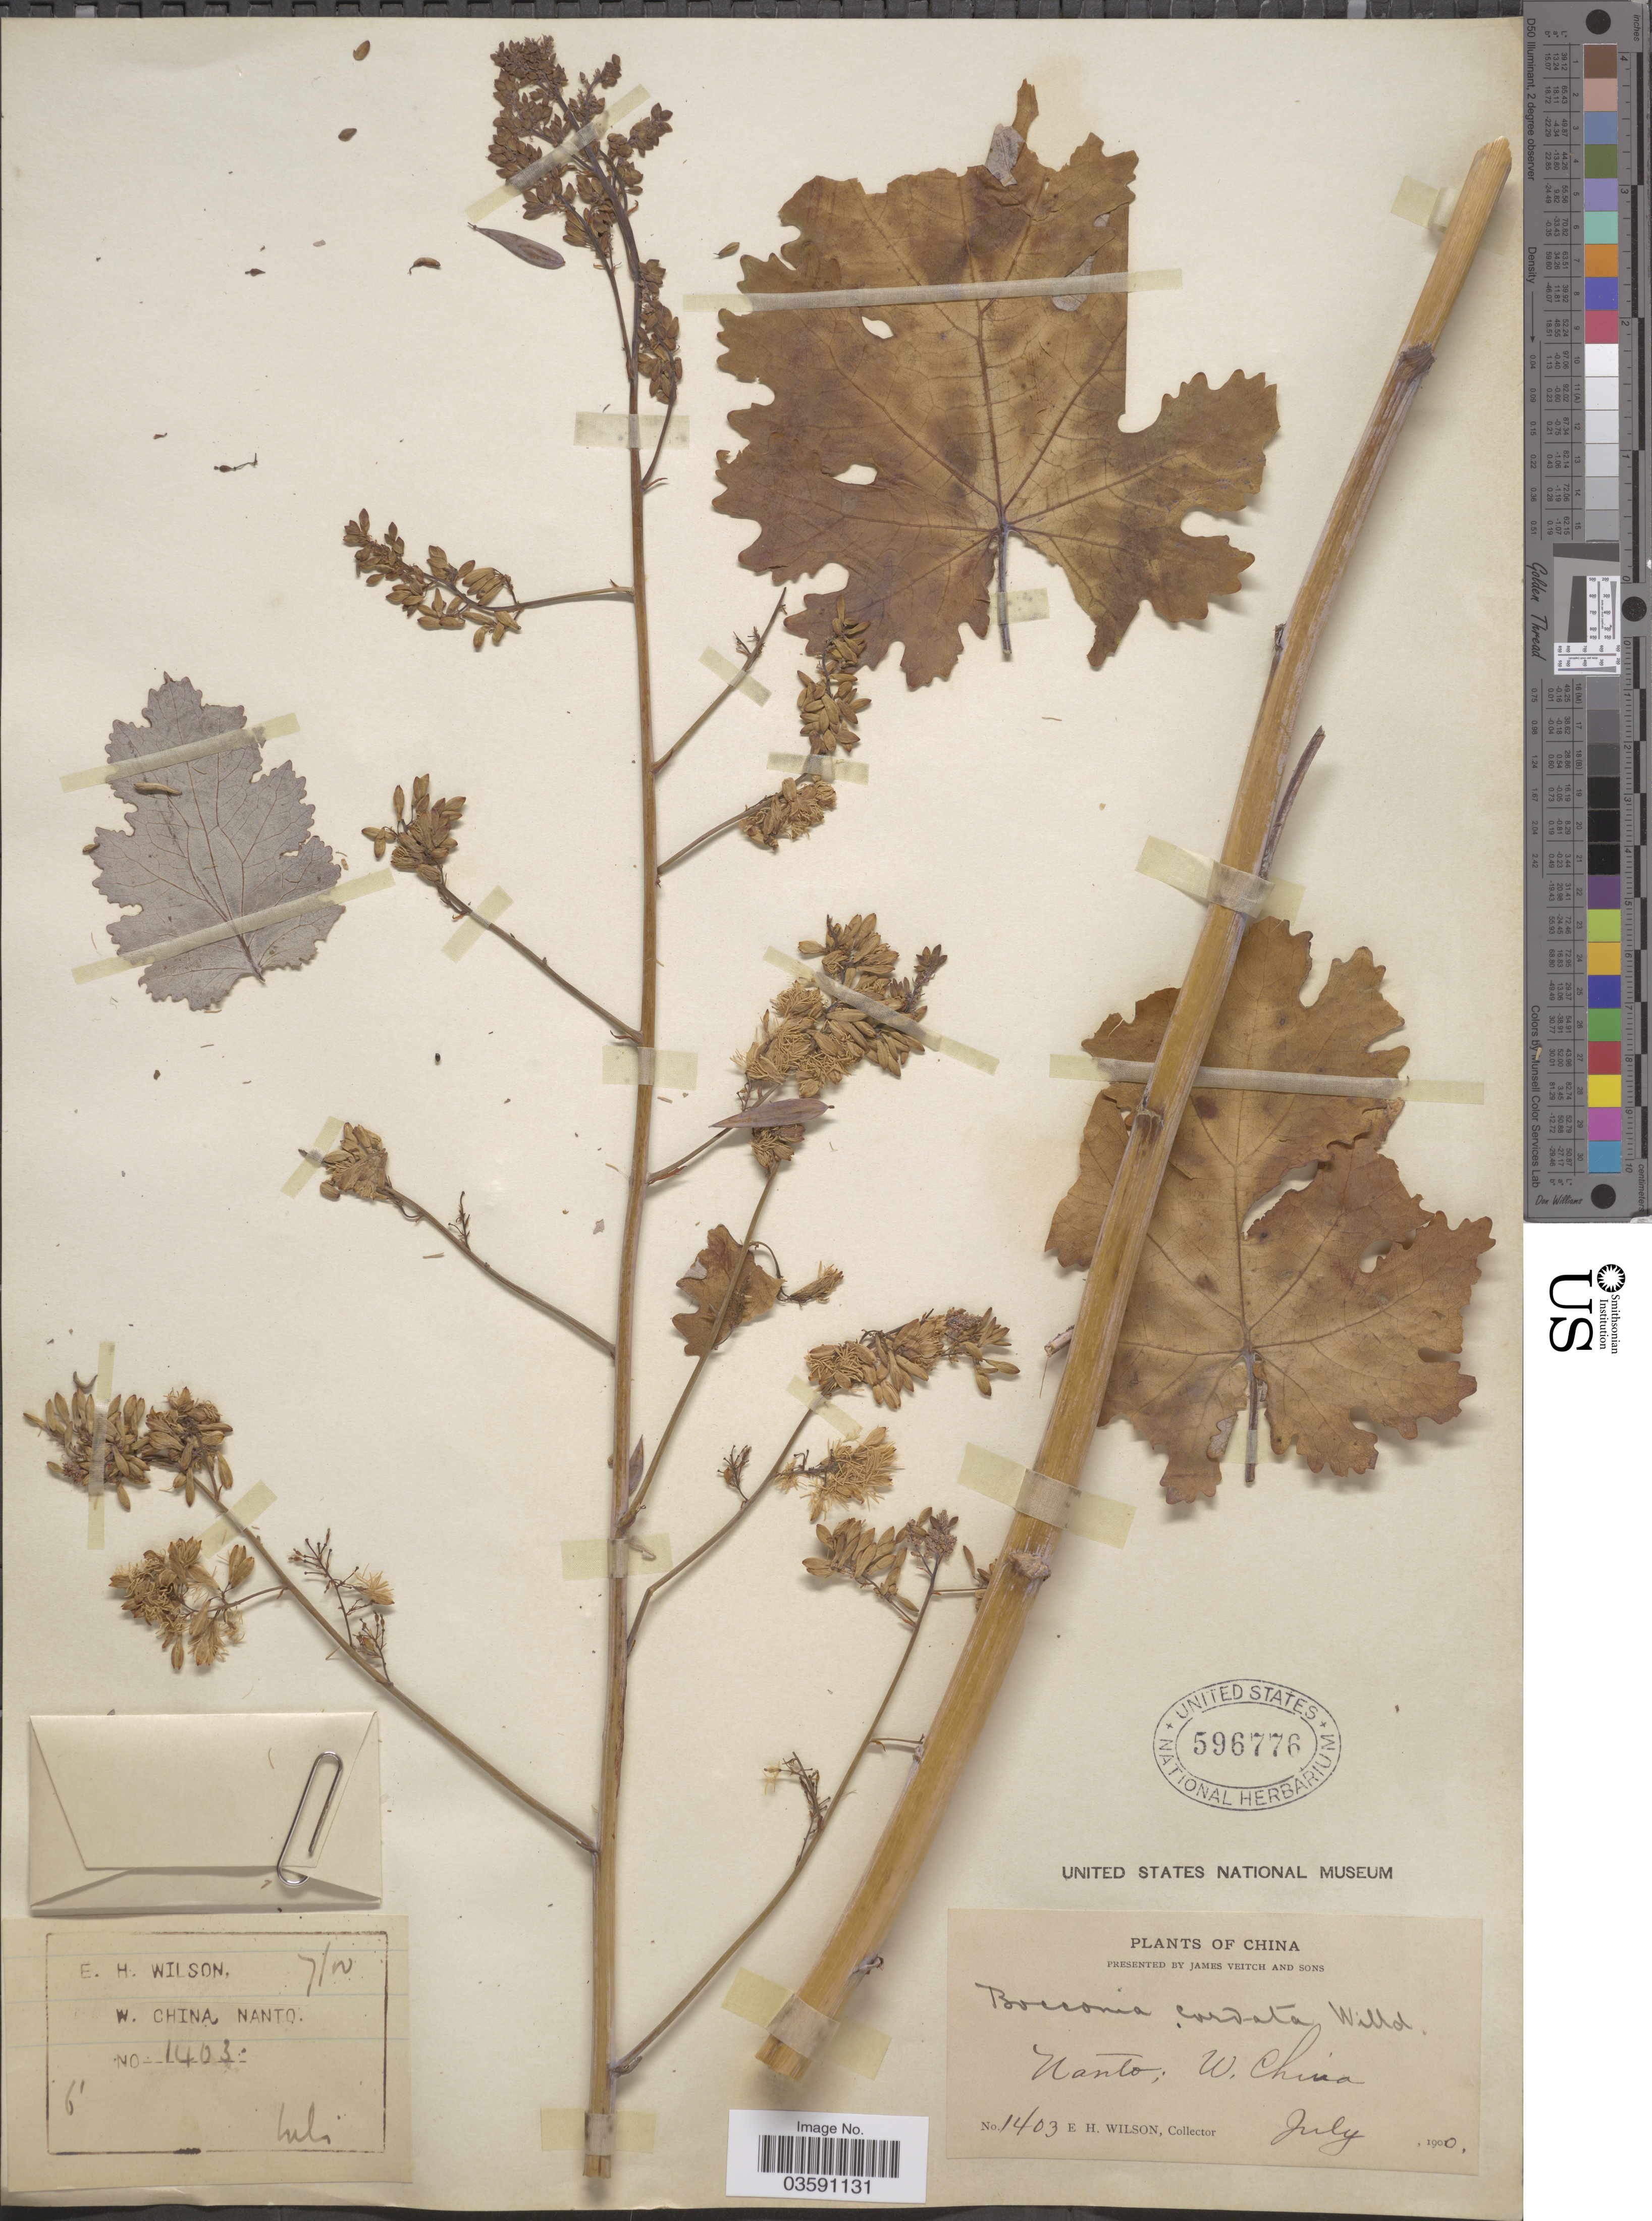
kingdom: Plantae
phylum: Tracheophyta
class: Magnoliopsida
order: Ranunculales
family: Papaveraceae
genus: Macleaya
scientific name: Macleaya cordata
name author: (Willd.) R. Br.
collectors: E. Wilson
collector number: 1403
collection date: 1900-07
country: China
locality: Nanto; W. China.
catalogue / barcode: US 596776